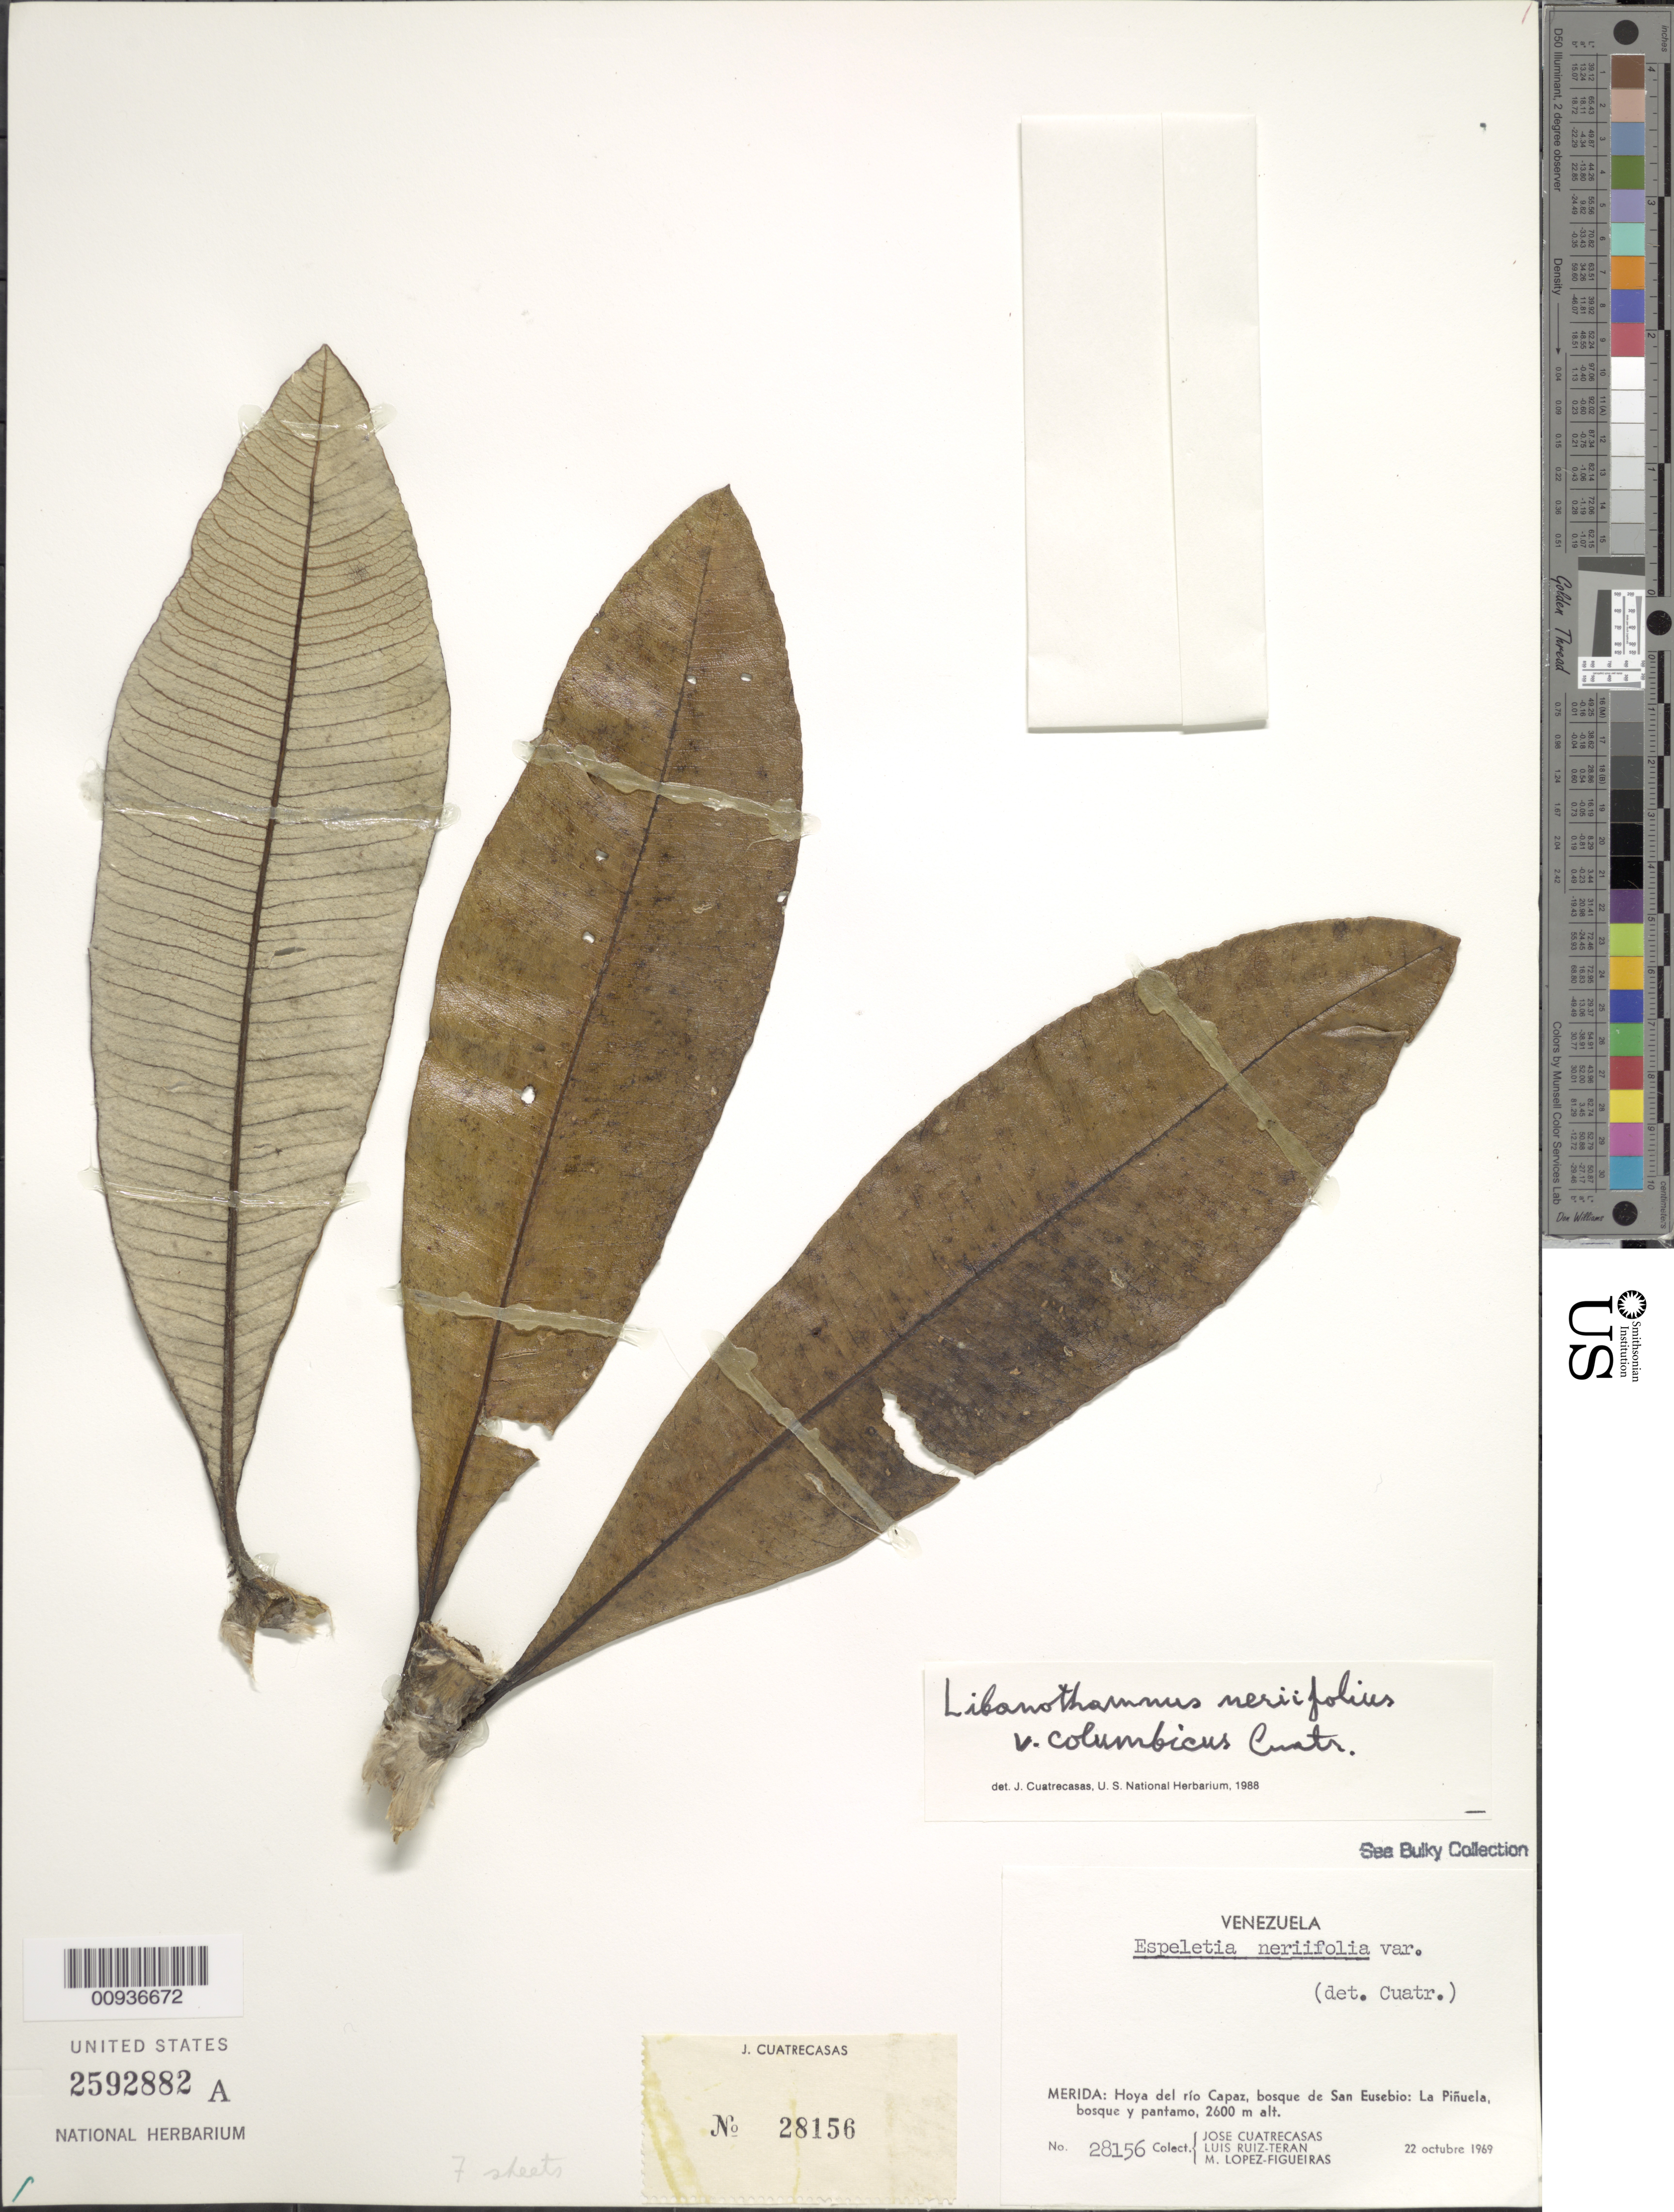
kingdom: Plantae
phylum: Tracheophyta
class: Magnoliopsida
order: Asterales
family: Asteraceae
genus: Libanothamnus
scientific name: Libanothamnus neriifolius var. columbicus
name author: (Cuatrec.) Cuatrec.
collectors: J. Cuatrecasas, L. Teran & M. López Figueiras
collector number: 28156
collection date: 1969-10-22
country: Venezuela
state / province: Mérida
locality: Hoya del rio Capaz, bosque de San Eusebio, La Pinuela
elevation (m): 2600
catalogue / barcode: US 2592882A